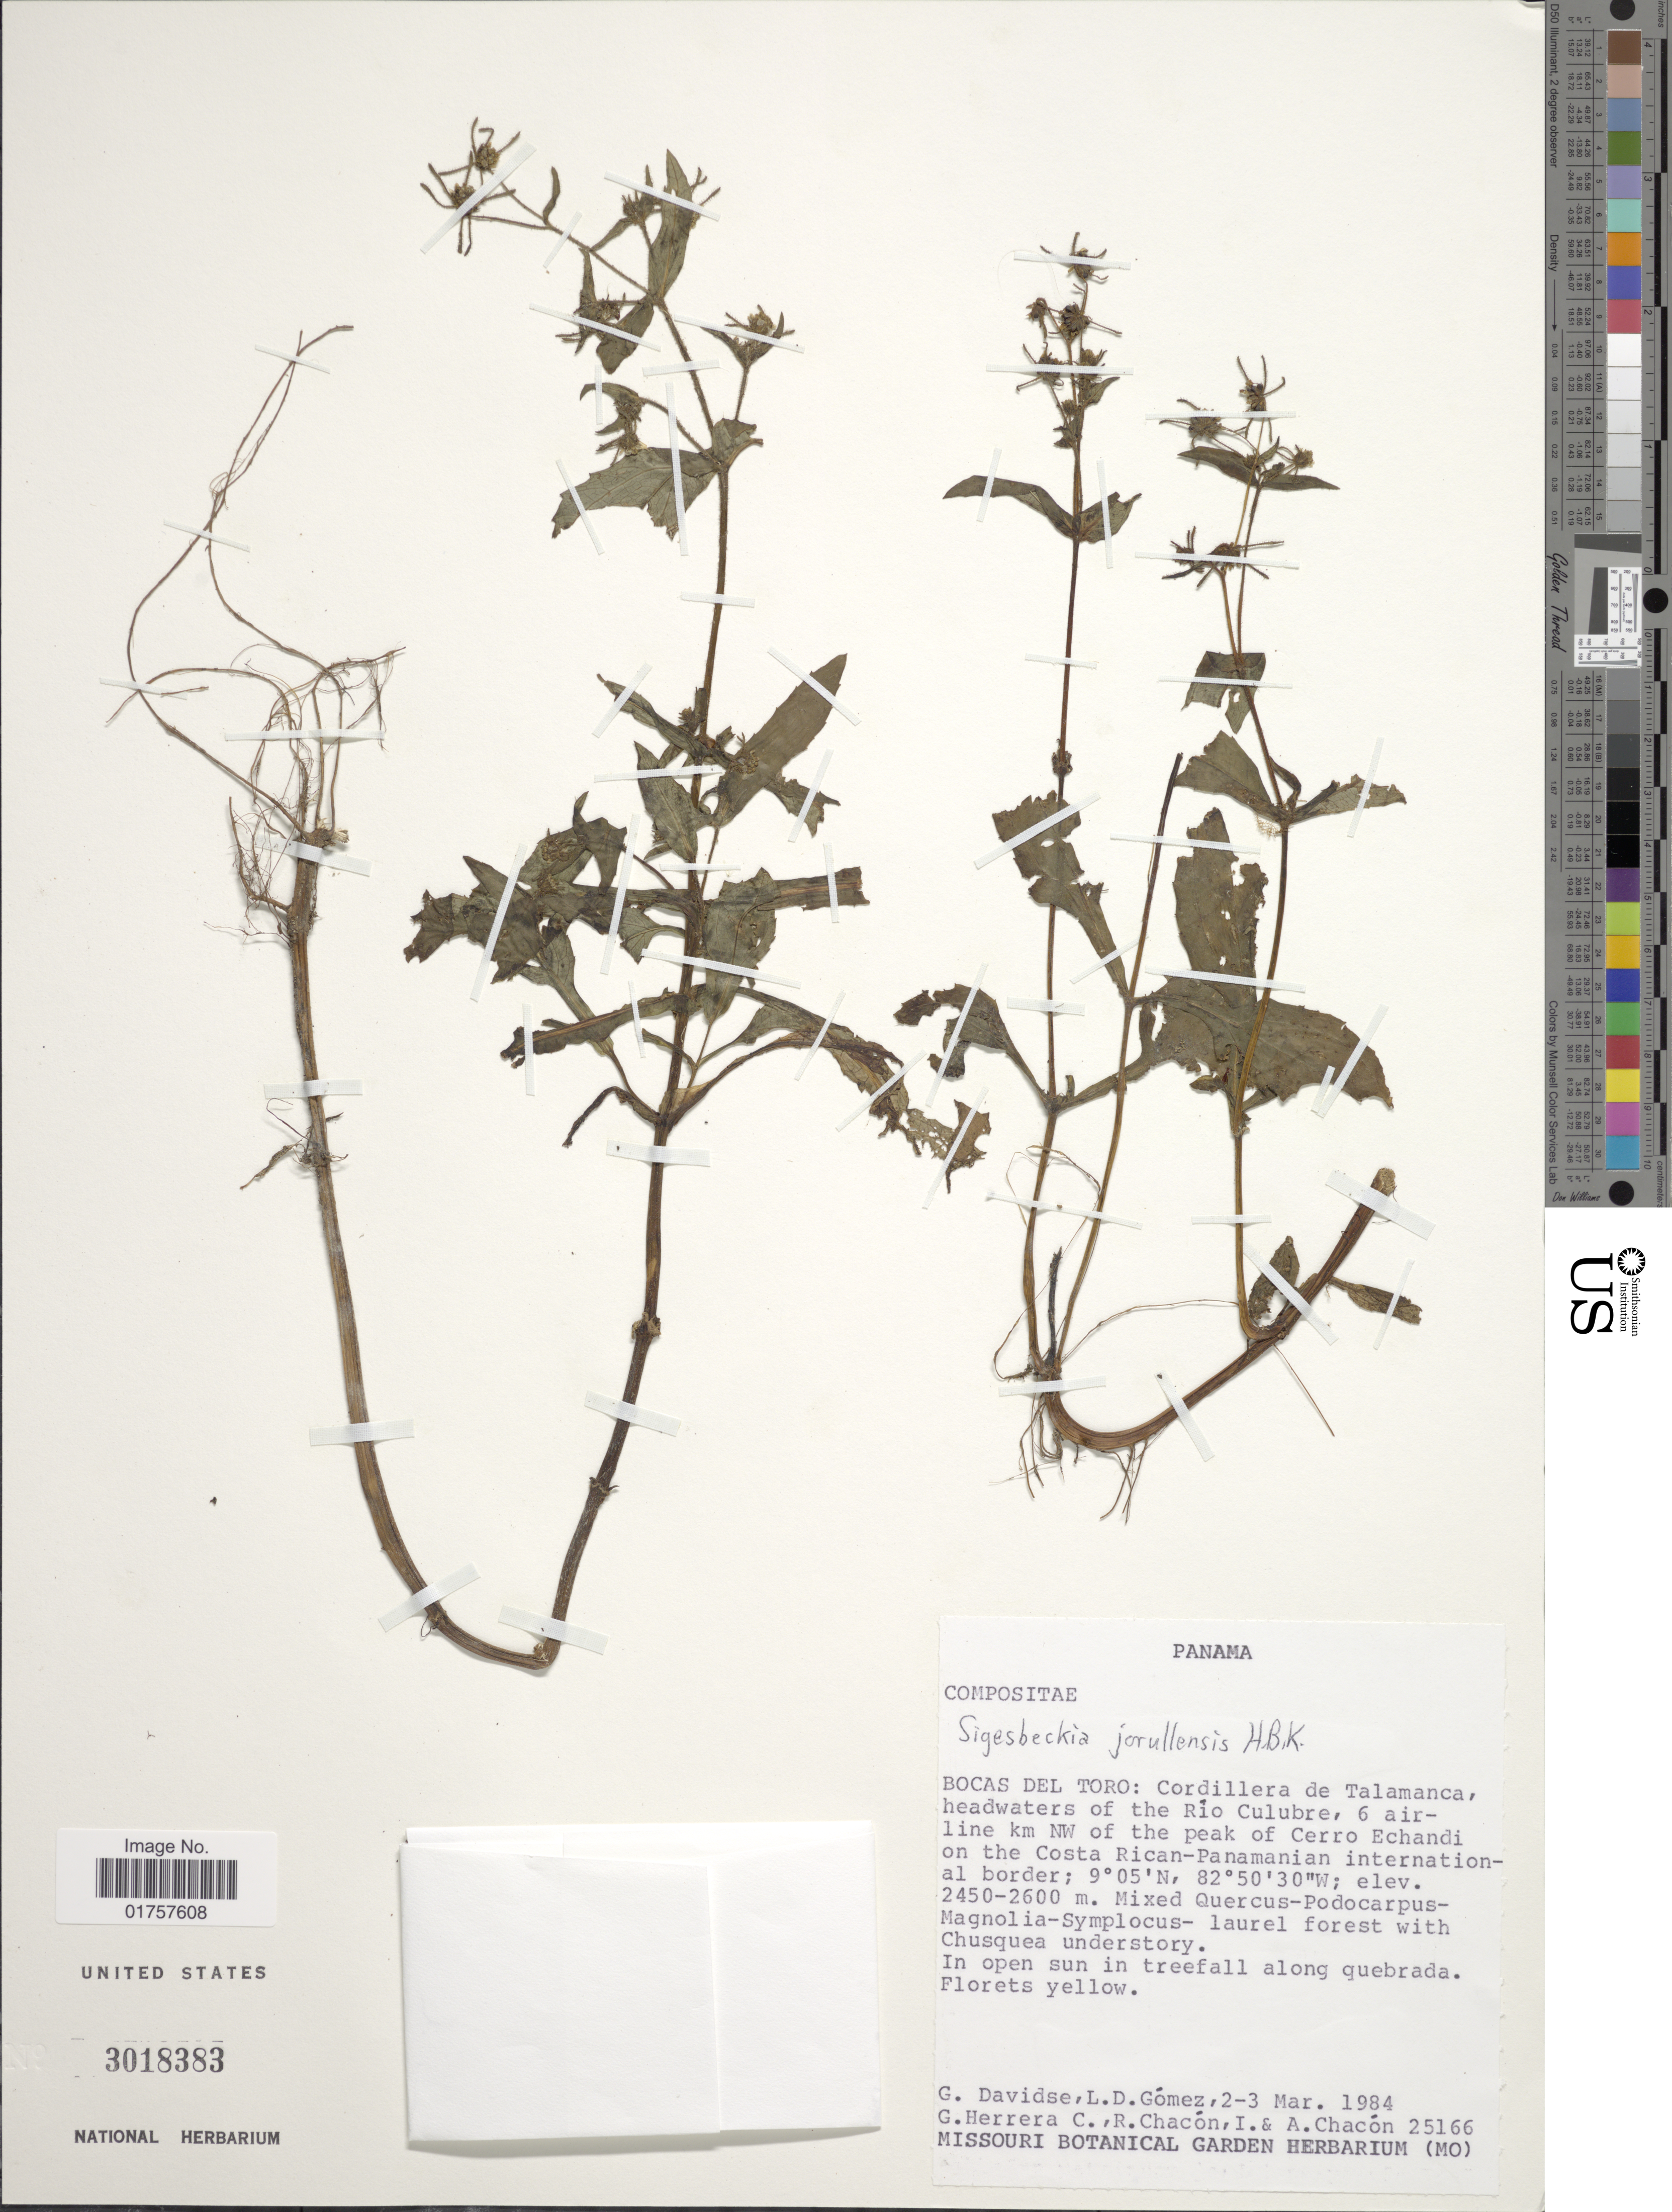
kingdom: Plantae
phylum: Tracheophyta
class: Magnoliopsida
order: Asterales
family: Asteraceae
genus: Sigesbeckia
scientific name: Sigesbeckia jorullensis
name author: Kunth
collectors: G. Davidse, L. Gomez, G. Herrera Ch., R. Chacón & et al.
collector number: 25166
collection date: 1984-03-02/1984-03-03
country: Panama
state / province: Bocas del Toro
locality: Cordillera de Talamanca, headwaters of the Rio Culubre, 6 airline km NW of the peak of Cerro Echandi on the Costa Rican-Panamanian international border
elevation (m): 2450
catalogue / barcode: US 3018383